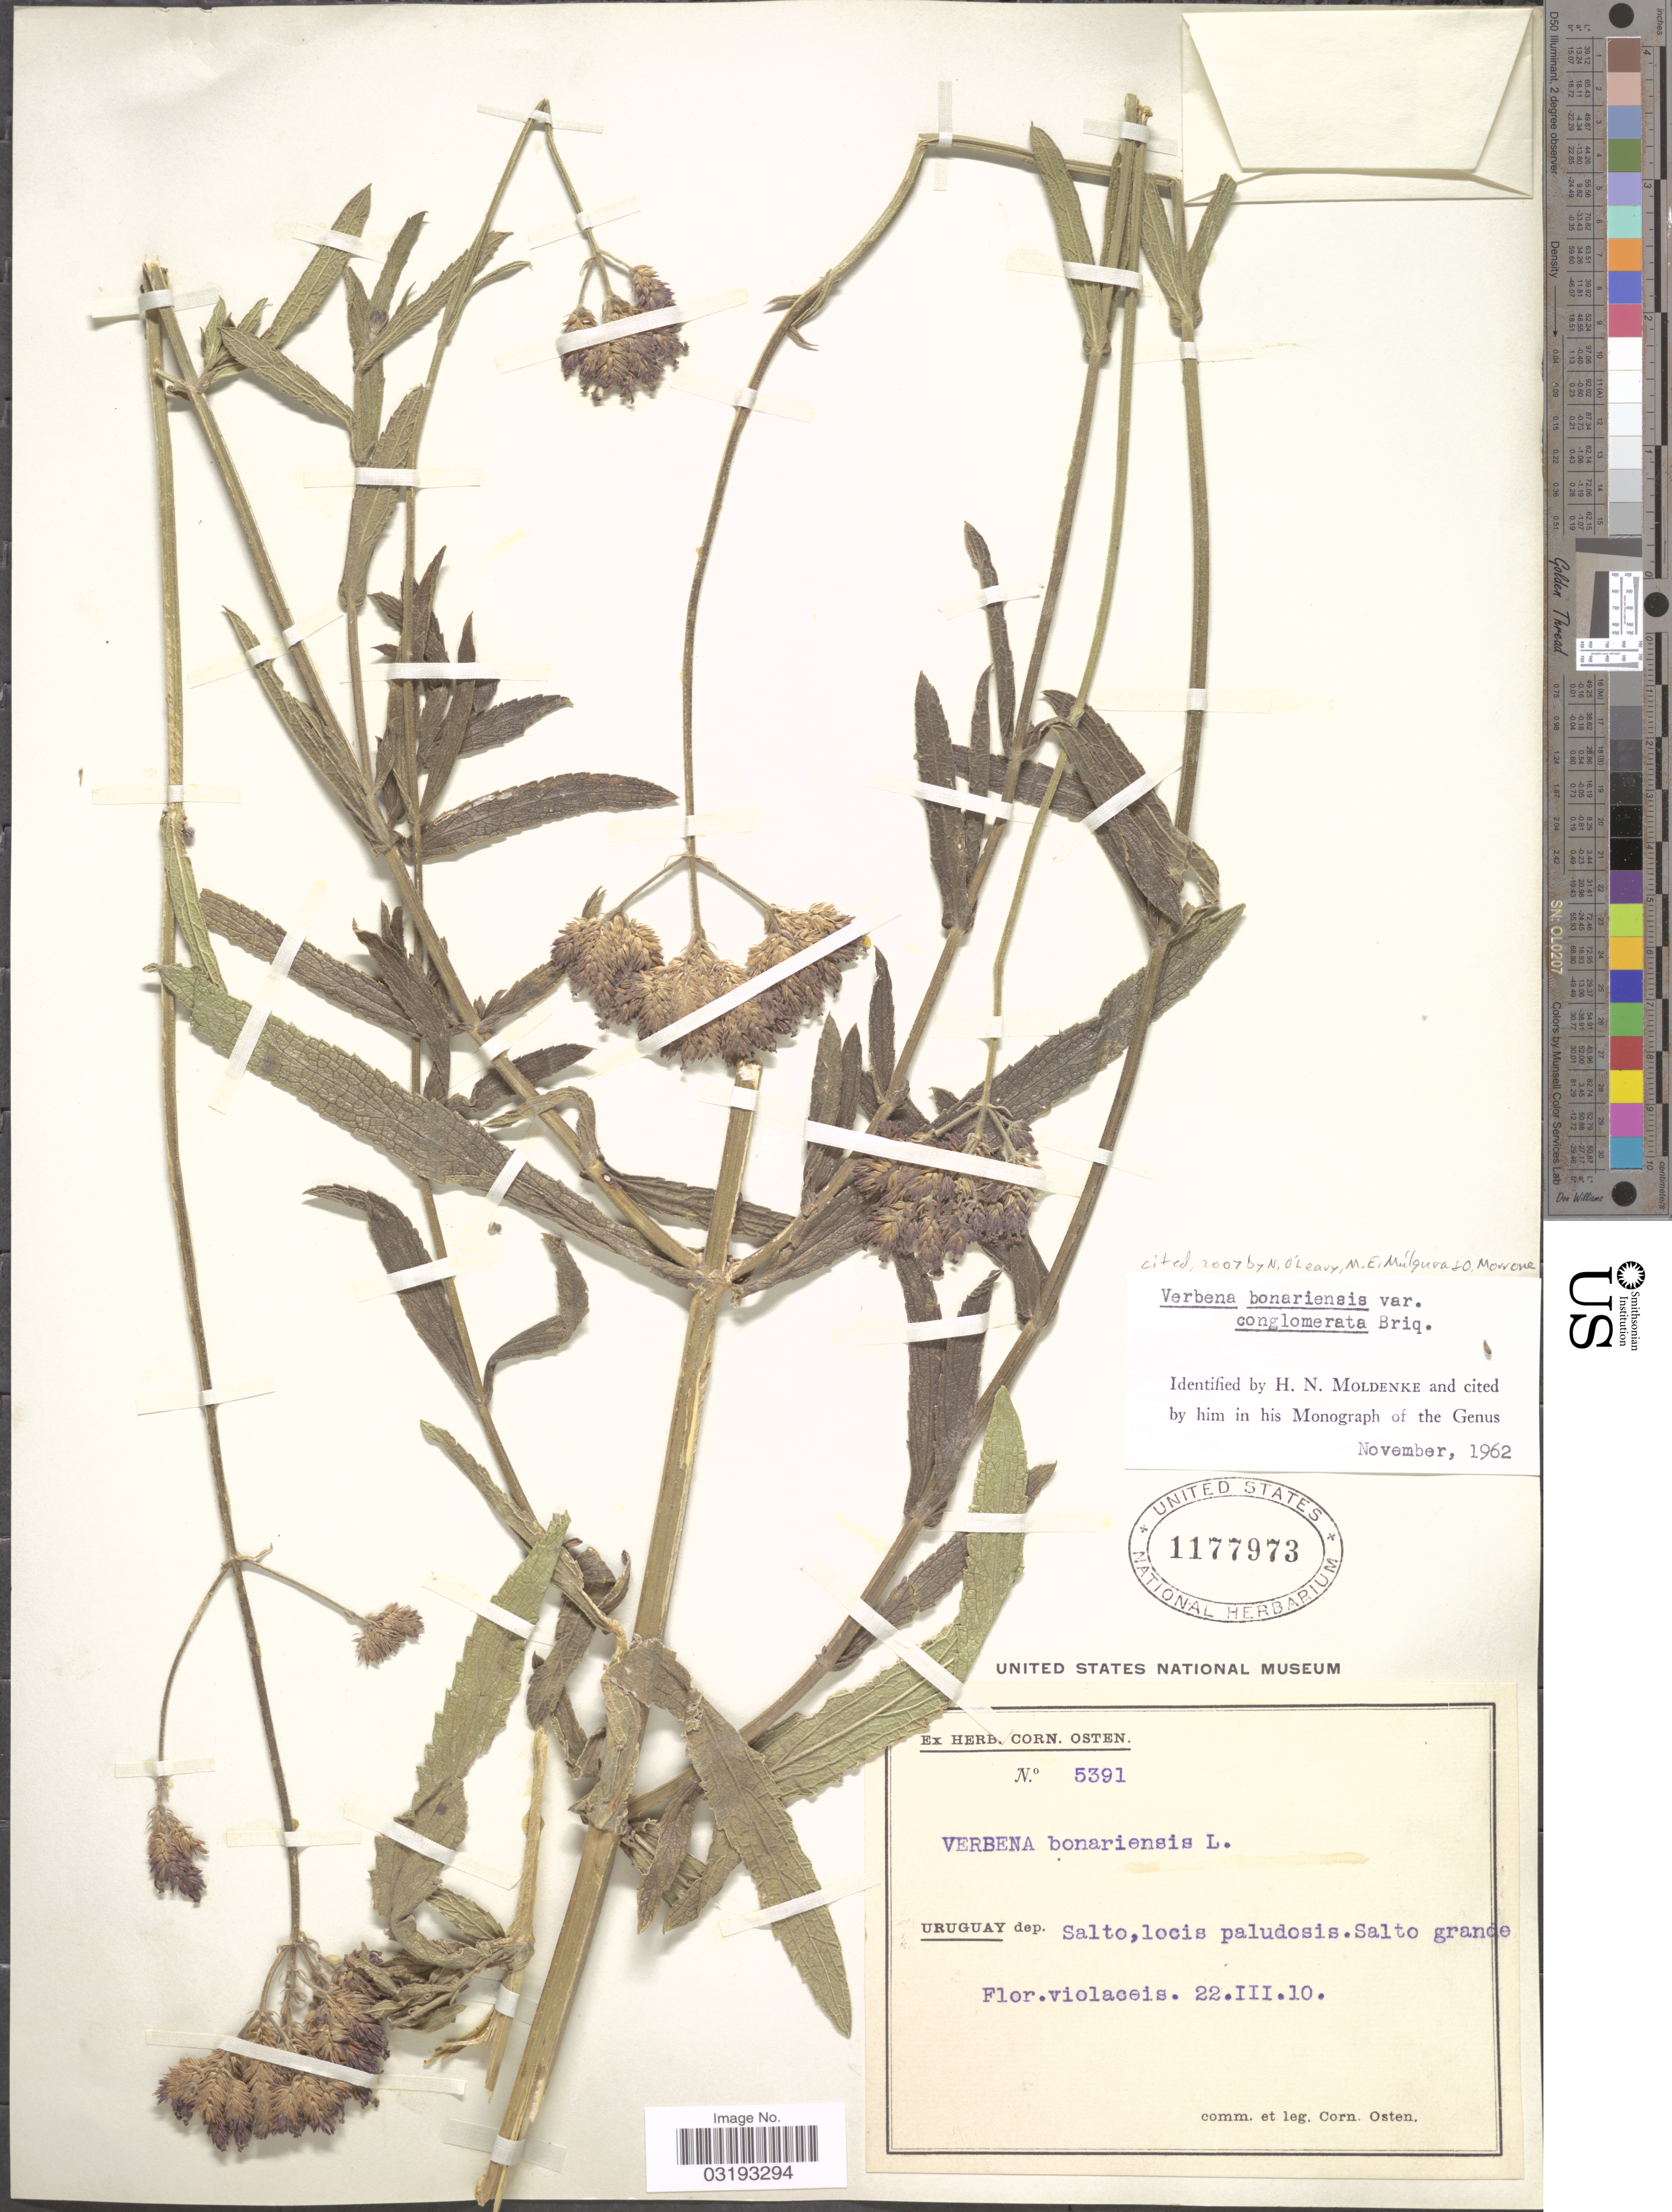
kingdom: Plantae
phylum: Tracheophyta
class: Magnoliopsida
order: Lamiales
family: Verbenaceae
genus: Verbena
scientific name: Verbena bonariensis var. conglomerata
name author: Briq.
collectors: C. Osten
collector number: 5391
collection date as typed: Transcribed d/m/y: 22/3/10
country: Uruguay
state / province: Salto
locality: Dep. Salto, locis paludosis. Salto grande.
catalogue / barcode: US 1177973